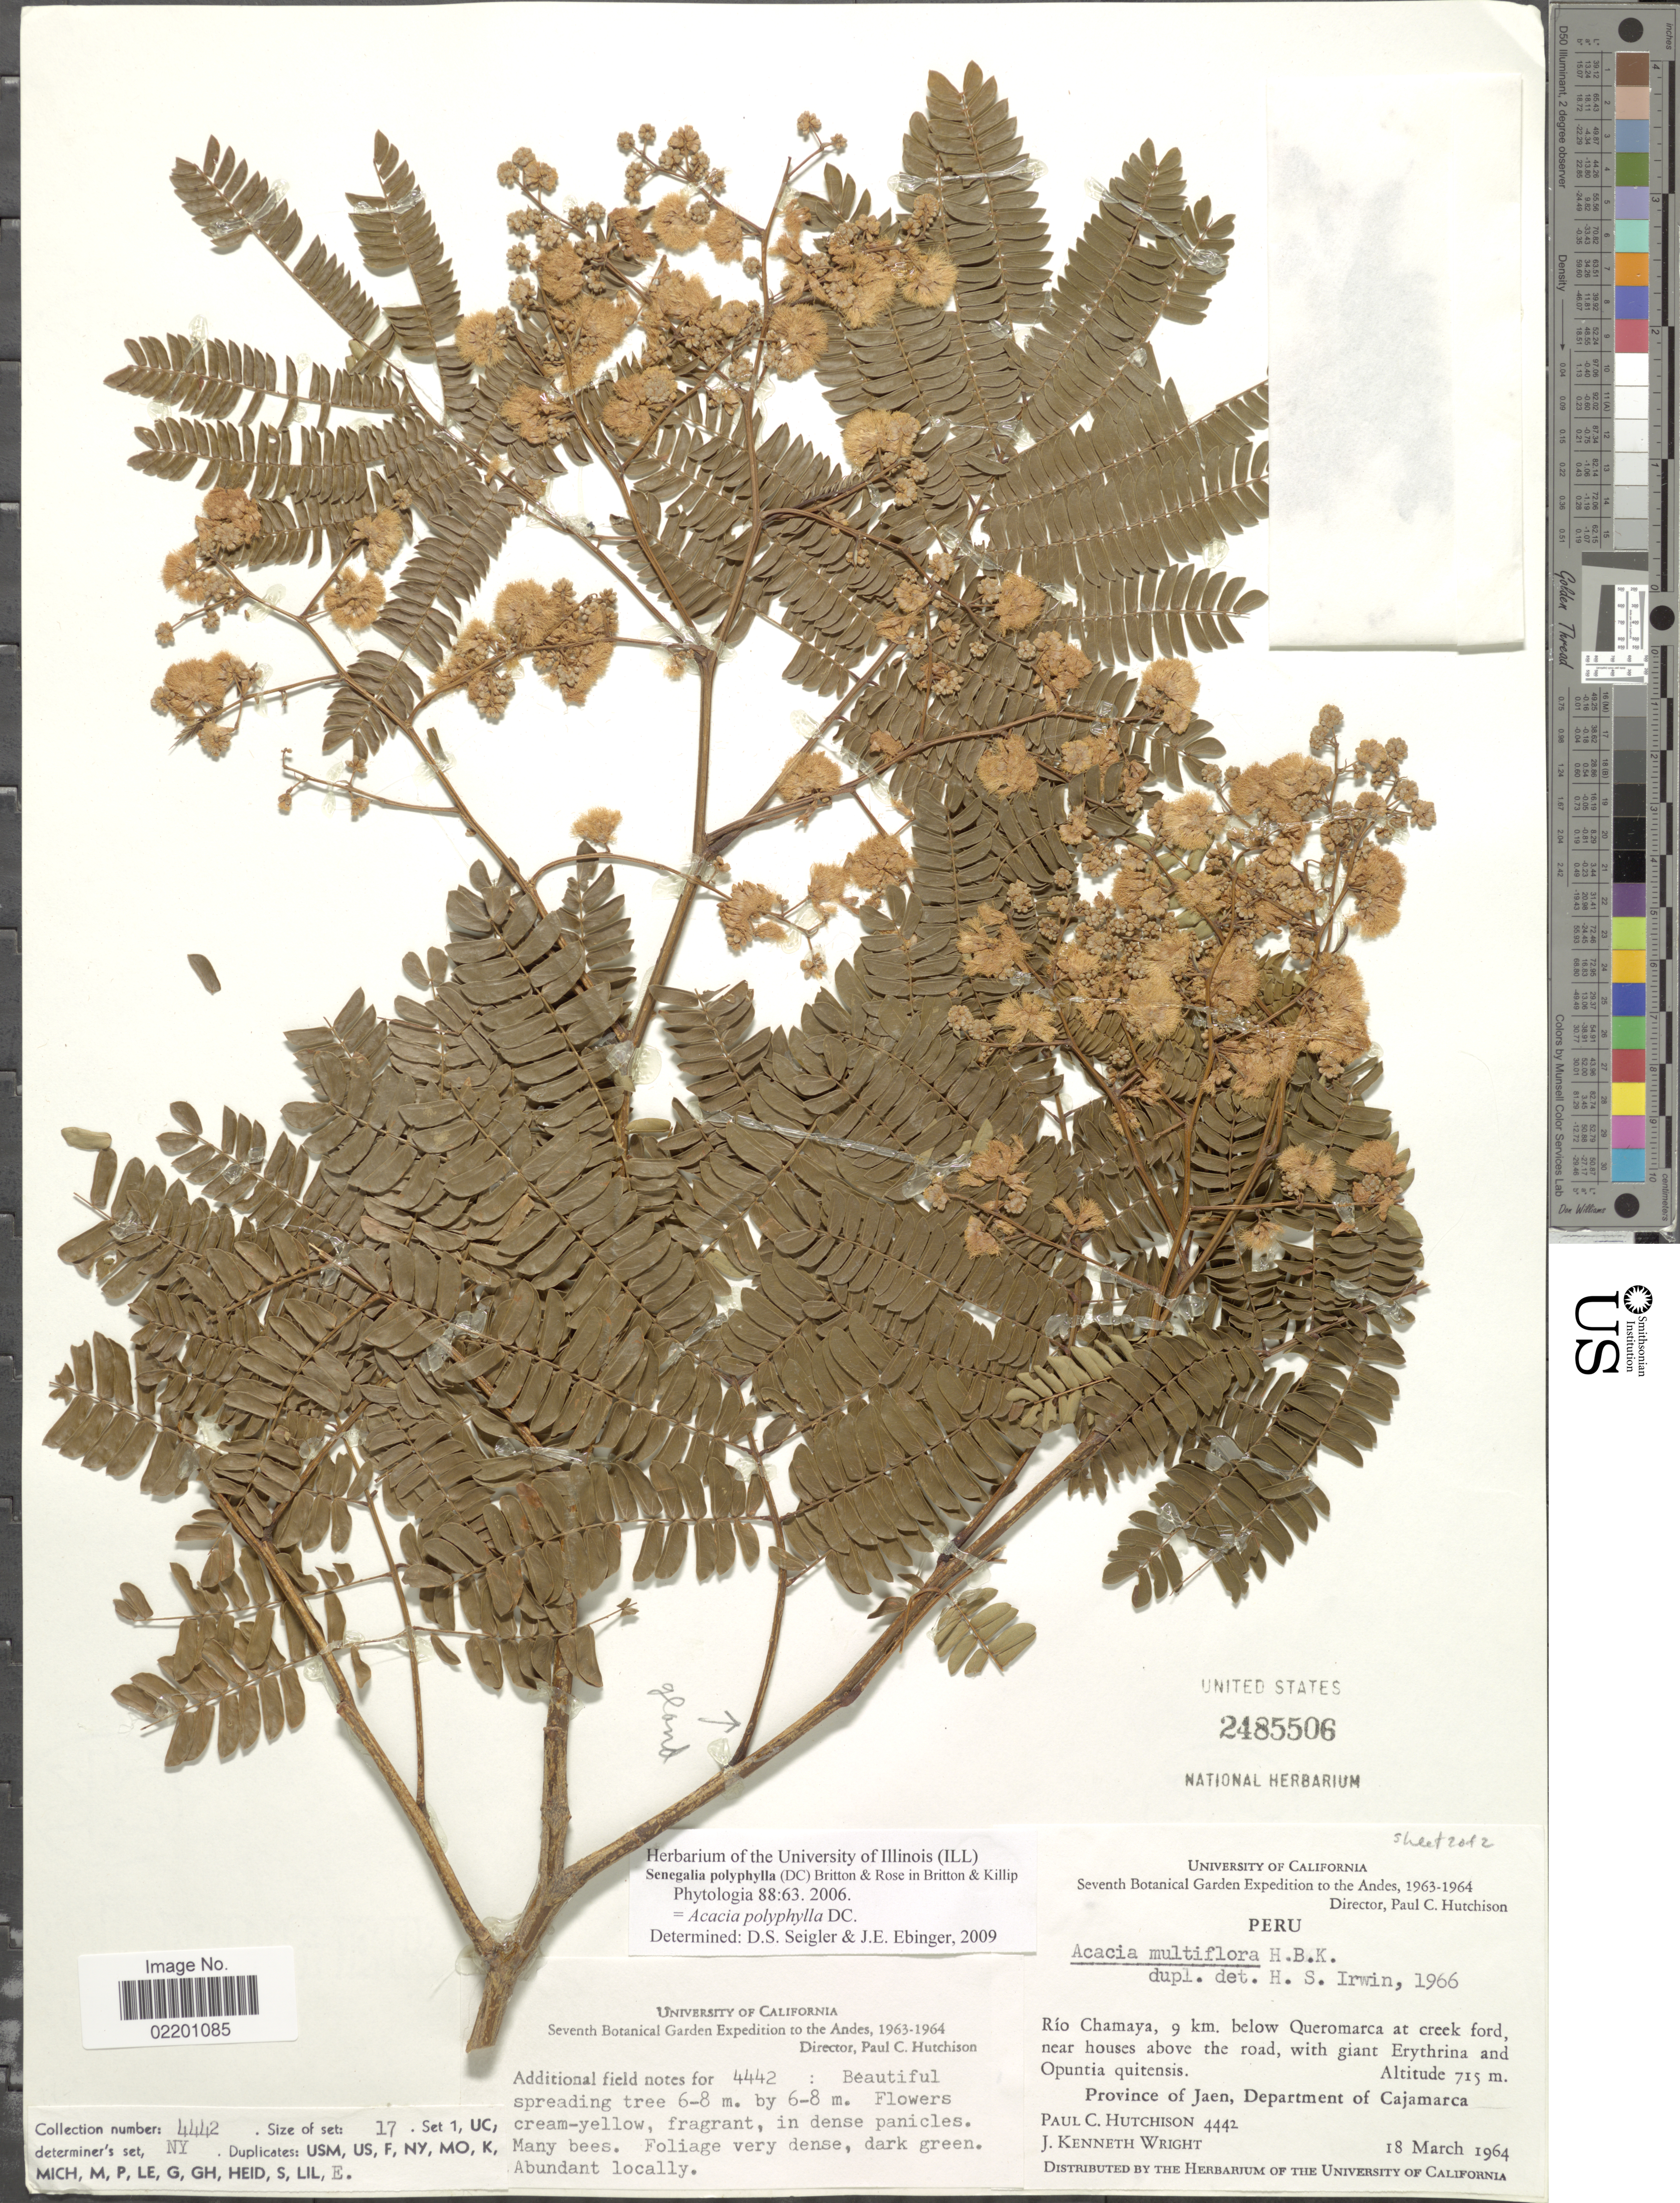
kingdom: Plantae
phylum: Tracheophyta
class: Magnoliopsida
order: Fabales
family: Fabaceae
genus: Senegalia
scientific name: Senegalia polyphylla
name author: (DC.) Britton & Rose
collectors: P. C. Hutchison & J. K. Wright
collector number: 4442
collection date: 1964-03-18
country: Peru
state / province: Cajamarca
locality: Rio Chamaya, 9 km. below Queromarca at creek ford, near houses above the road. Province of Jaen, Department of Cajamarca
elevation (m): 715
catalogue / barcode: US 2485506